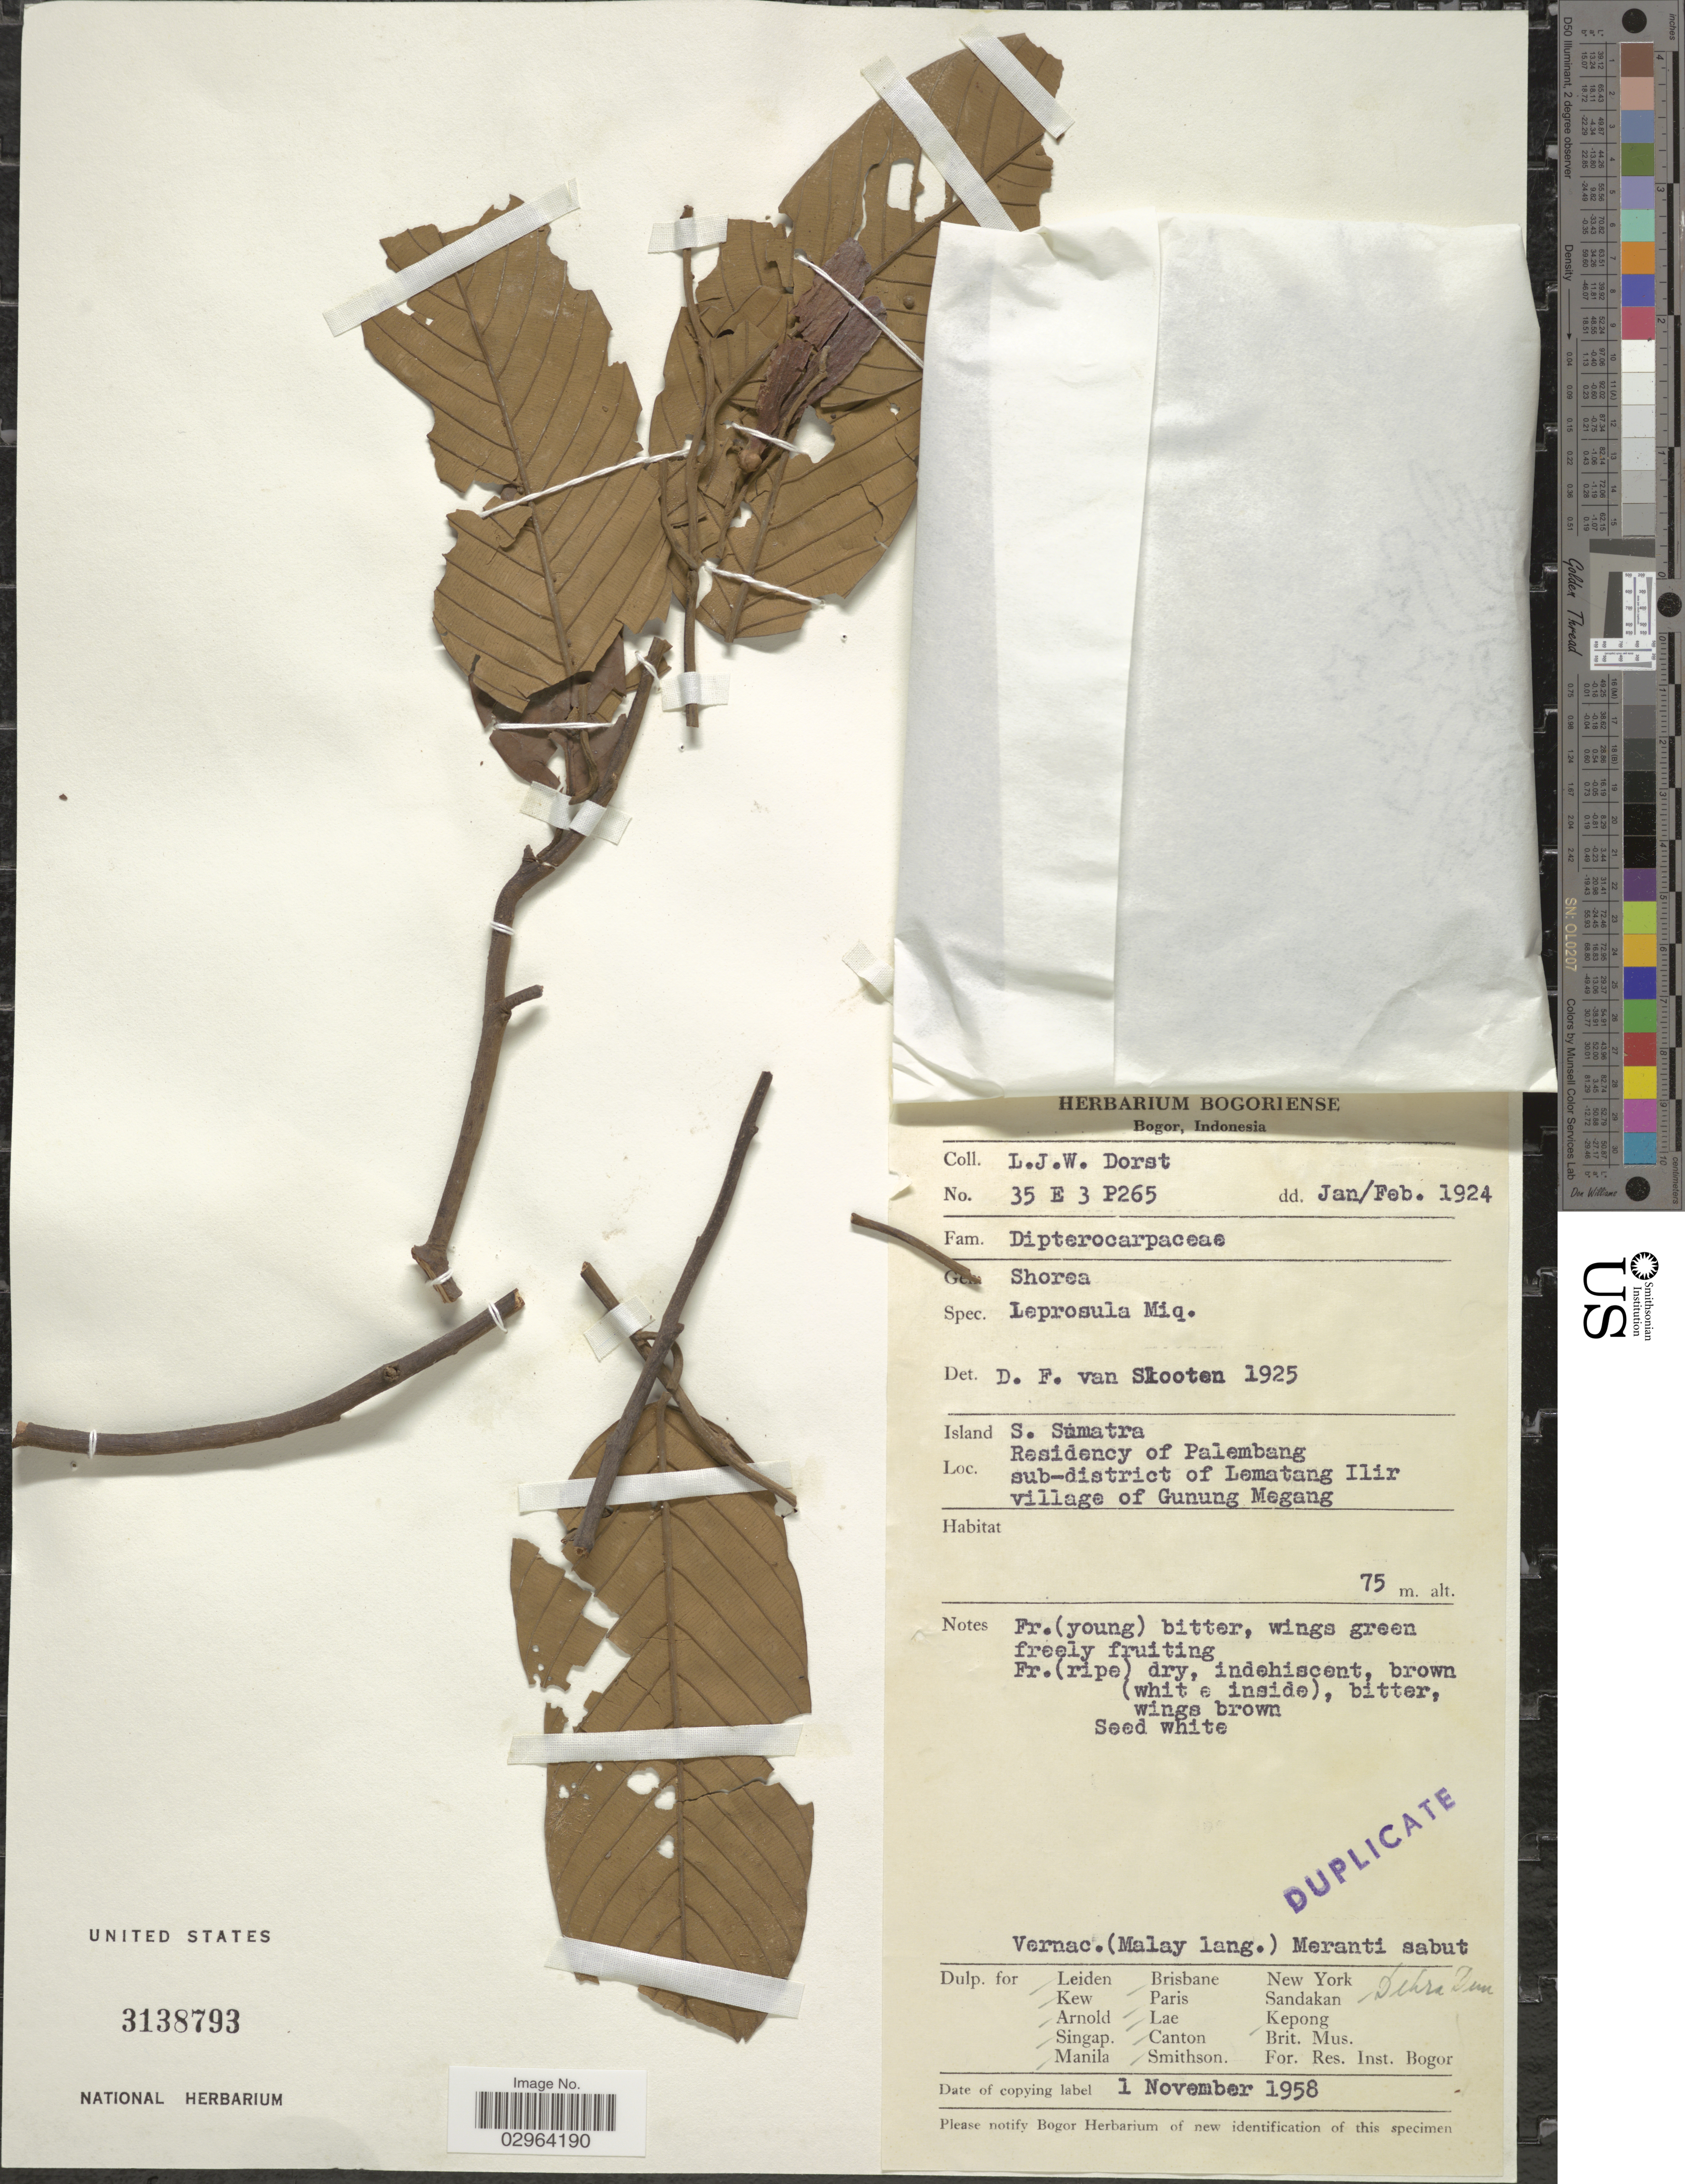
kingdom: Plantae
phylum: Tracheophyta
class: Magnoliopsida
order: Malvales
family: Dipterocarpaceae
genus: Rubroshorea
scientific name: Rubroshorea leprosula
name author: (Miq.) P.S. Ashton & J. Heck.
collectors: L. Dorst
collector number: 35E3P265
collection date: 1924-01/1924-02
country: Indonesia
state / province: Sumatra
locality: Island S. Sumatra. Residency of Palembang sub-district of Lematang Ilir village of Gunung Megang.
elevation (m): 75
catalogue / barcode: US 3138793